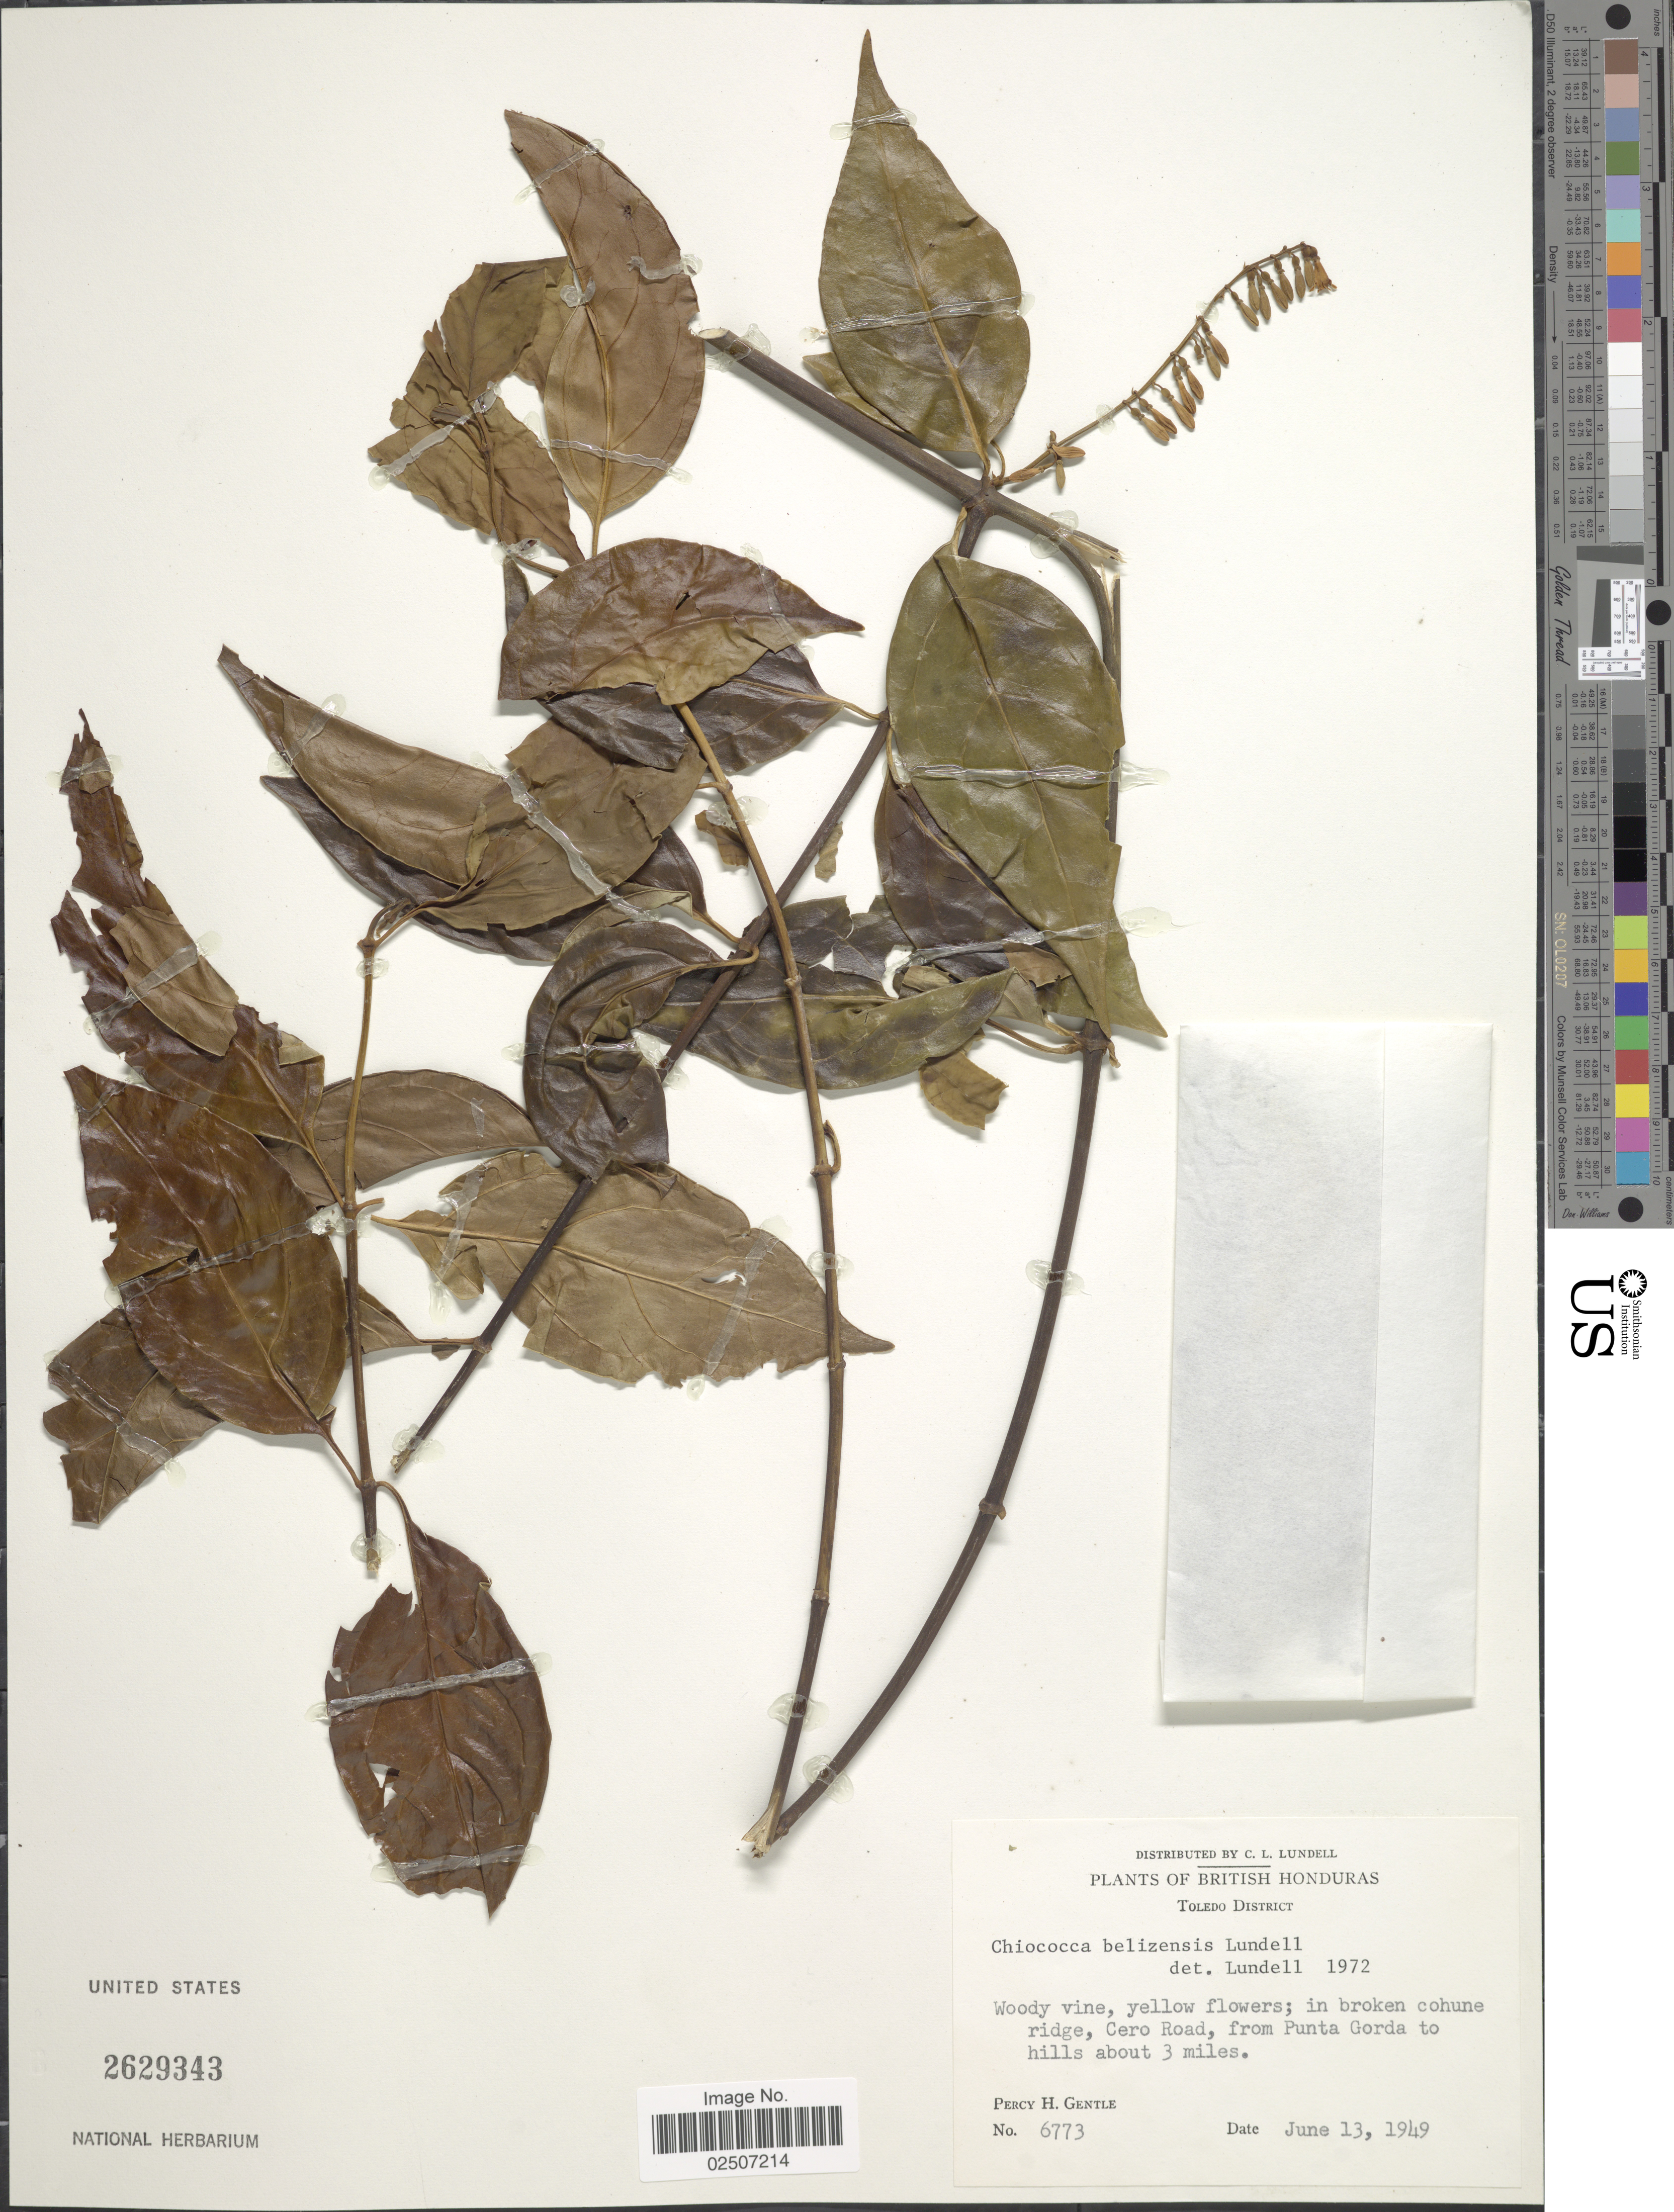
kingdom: Plantae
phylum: Tracheophyta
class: Magnoliopsida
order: Gentianales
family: Rubiaceae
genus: Chiococca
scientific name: Chiococca belizensis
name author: Lundell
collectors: P. H. Gentle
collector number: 6773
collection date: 1949-06-13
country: Belize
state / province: Toledo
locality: British Honduras. Toledo District. Cero Road, from Punta Gorda to hills about 3 miles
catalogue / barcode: US 2629343